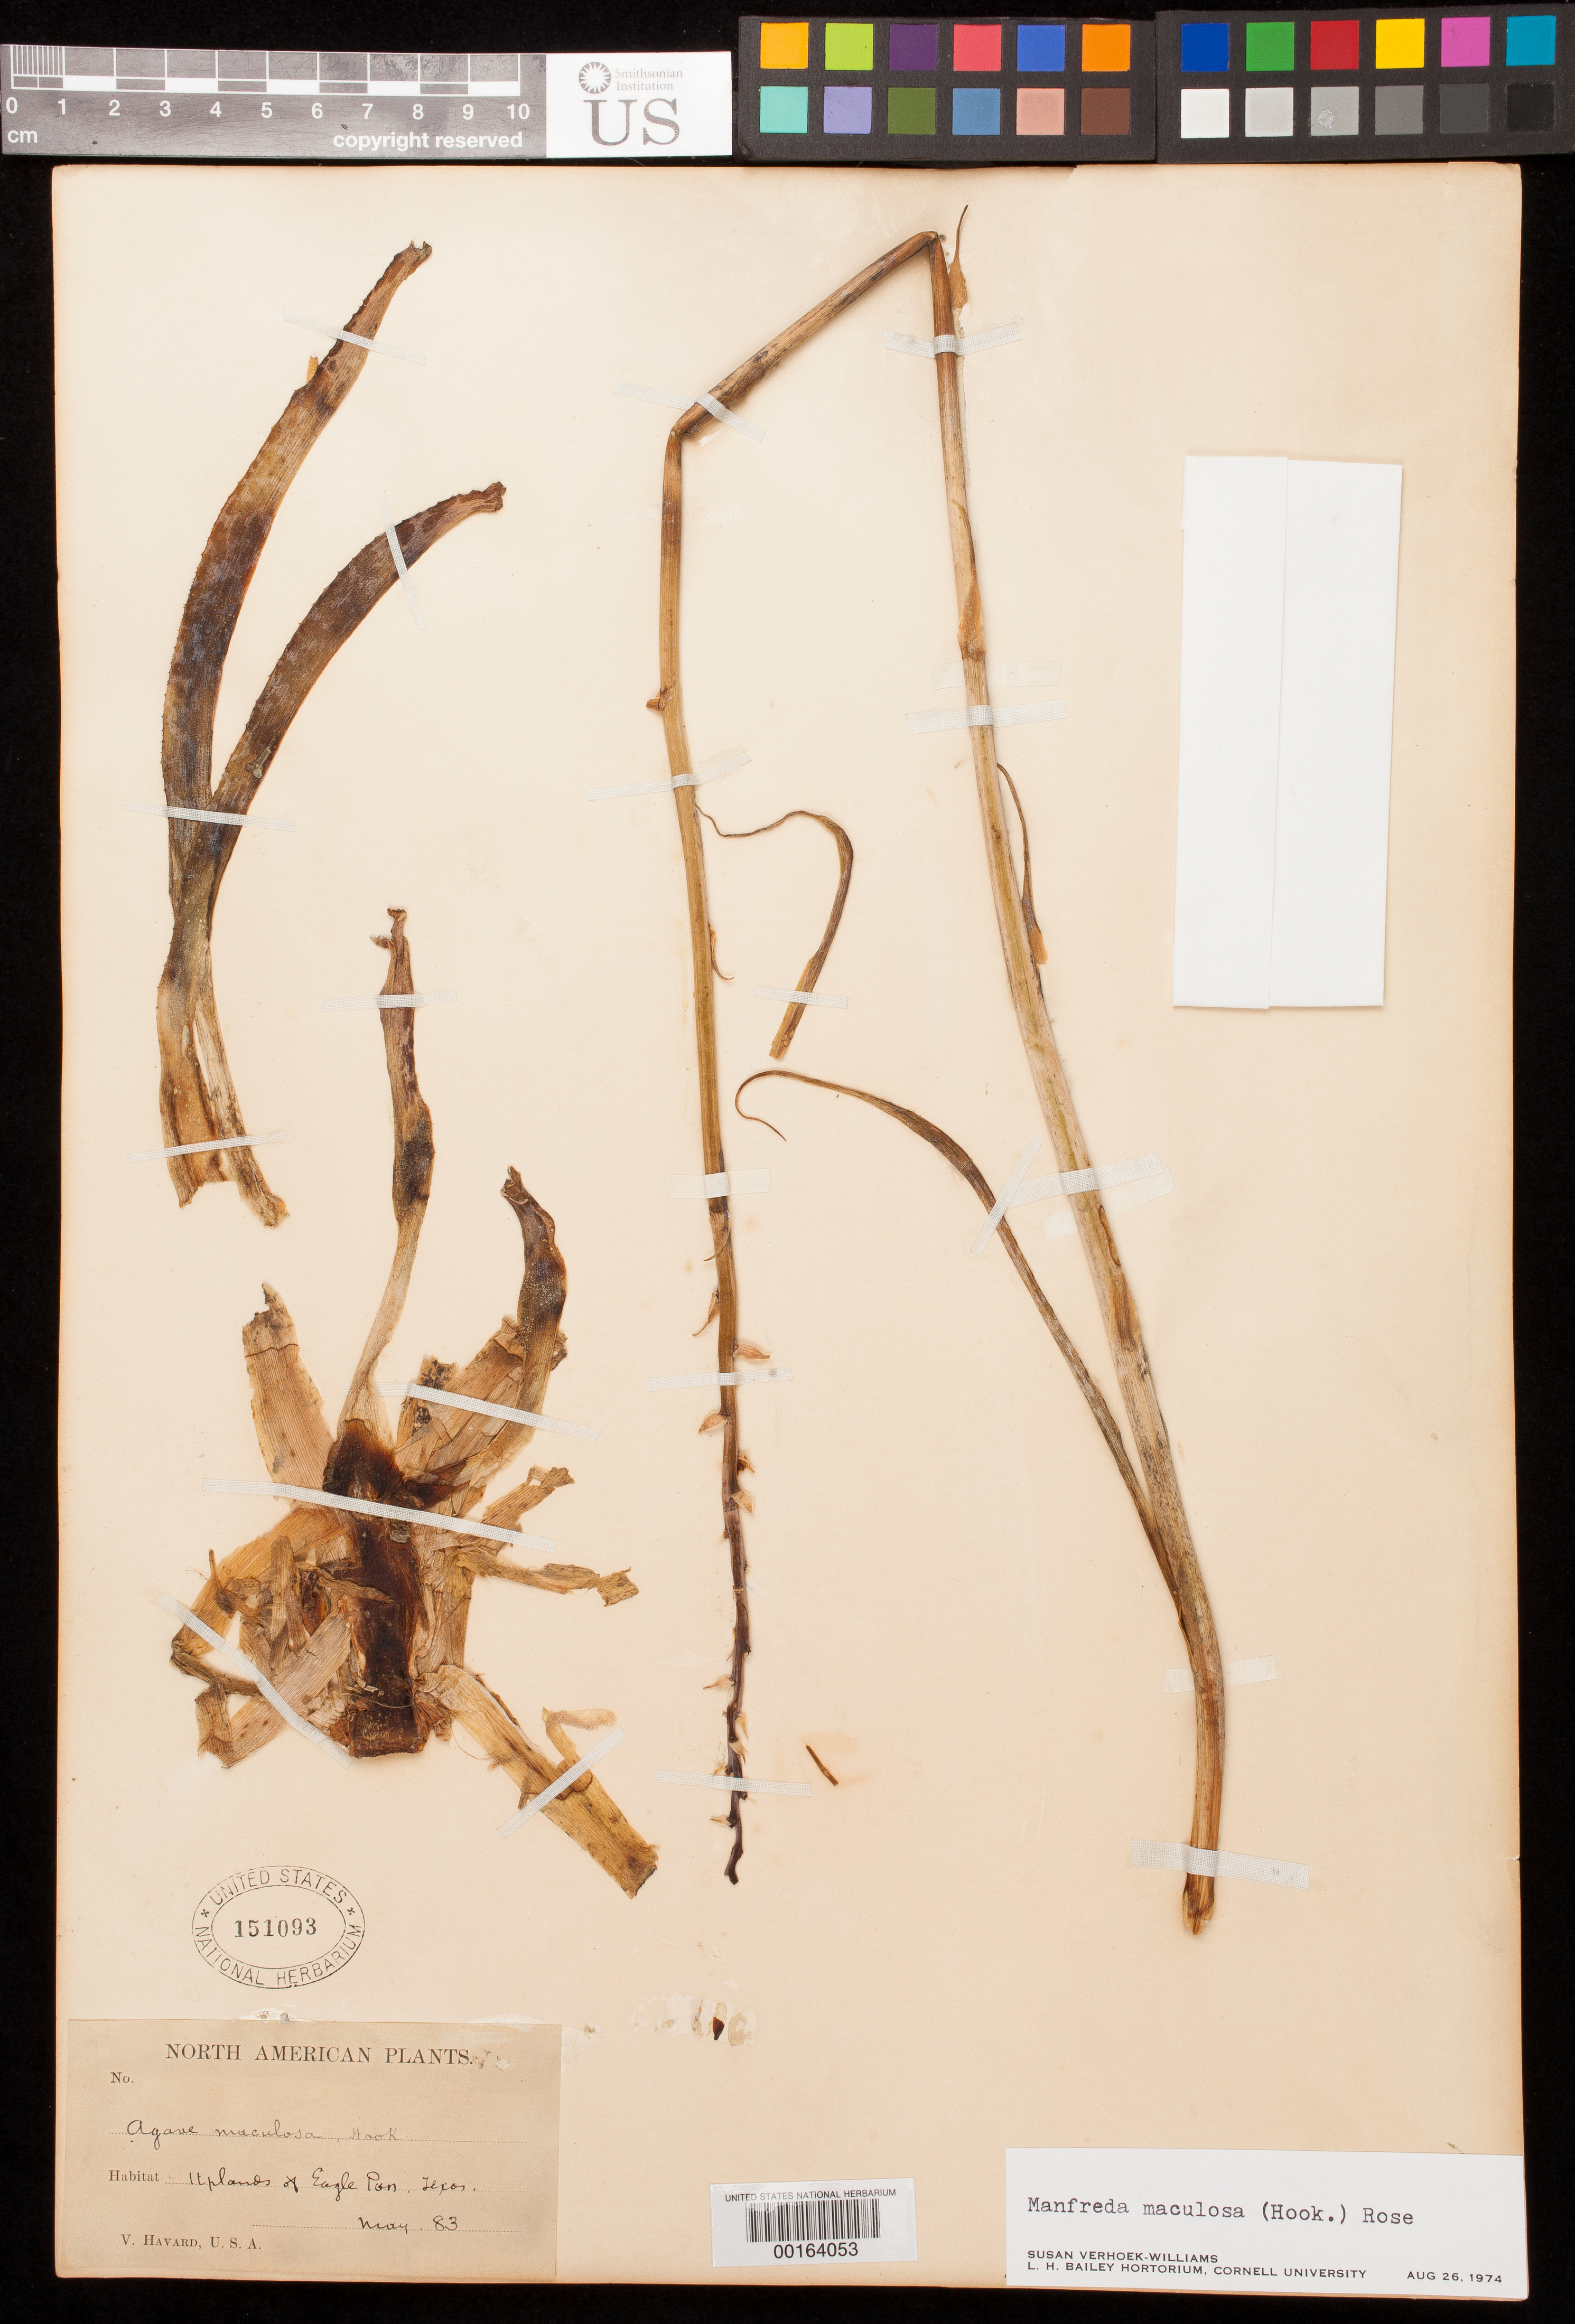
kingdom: Plantae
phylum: Tracheophyta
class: Liliopsida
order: Asparagales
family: Asparagaceae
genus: Manfreda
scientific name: Manfreda maculosa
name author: (Hook.) Rose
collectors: V. Havard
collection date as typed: May 1883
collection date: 1883-05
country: United States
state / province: Texas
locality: Uplands of eagle pan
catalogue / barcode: US 151093